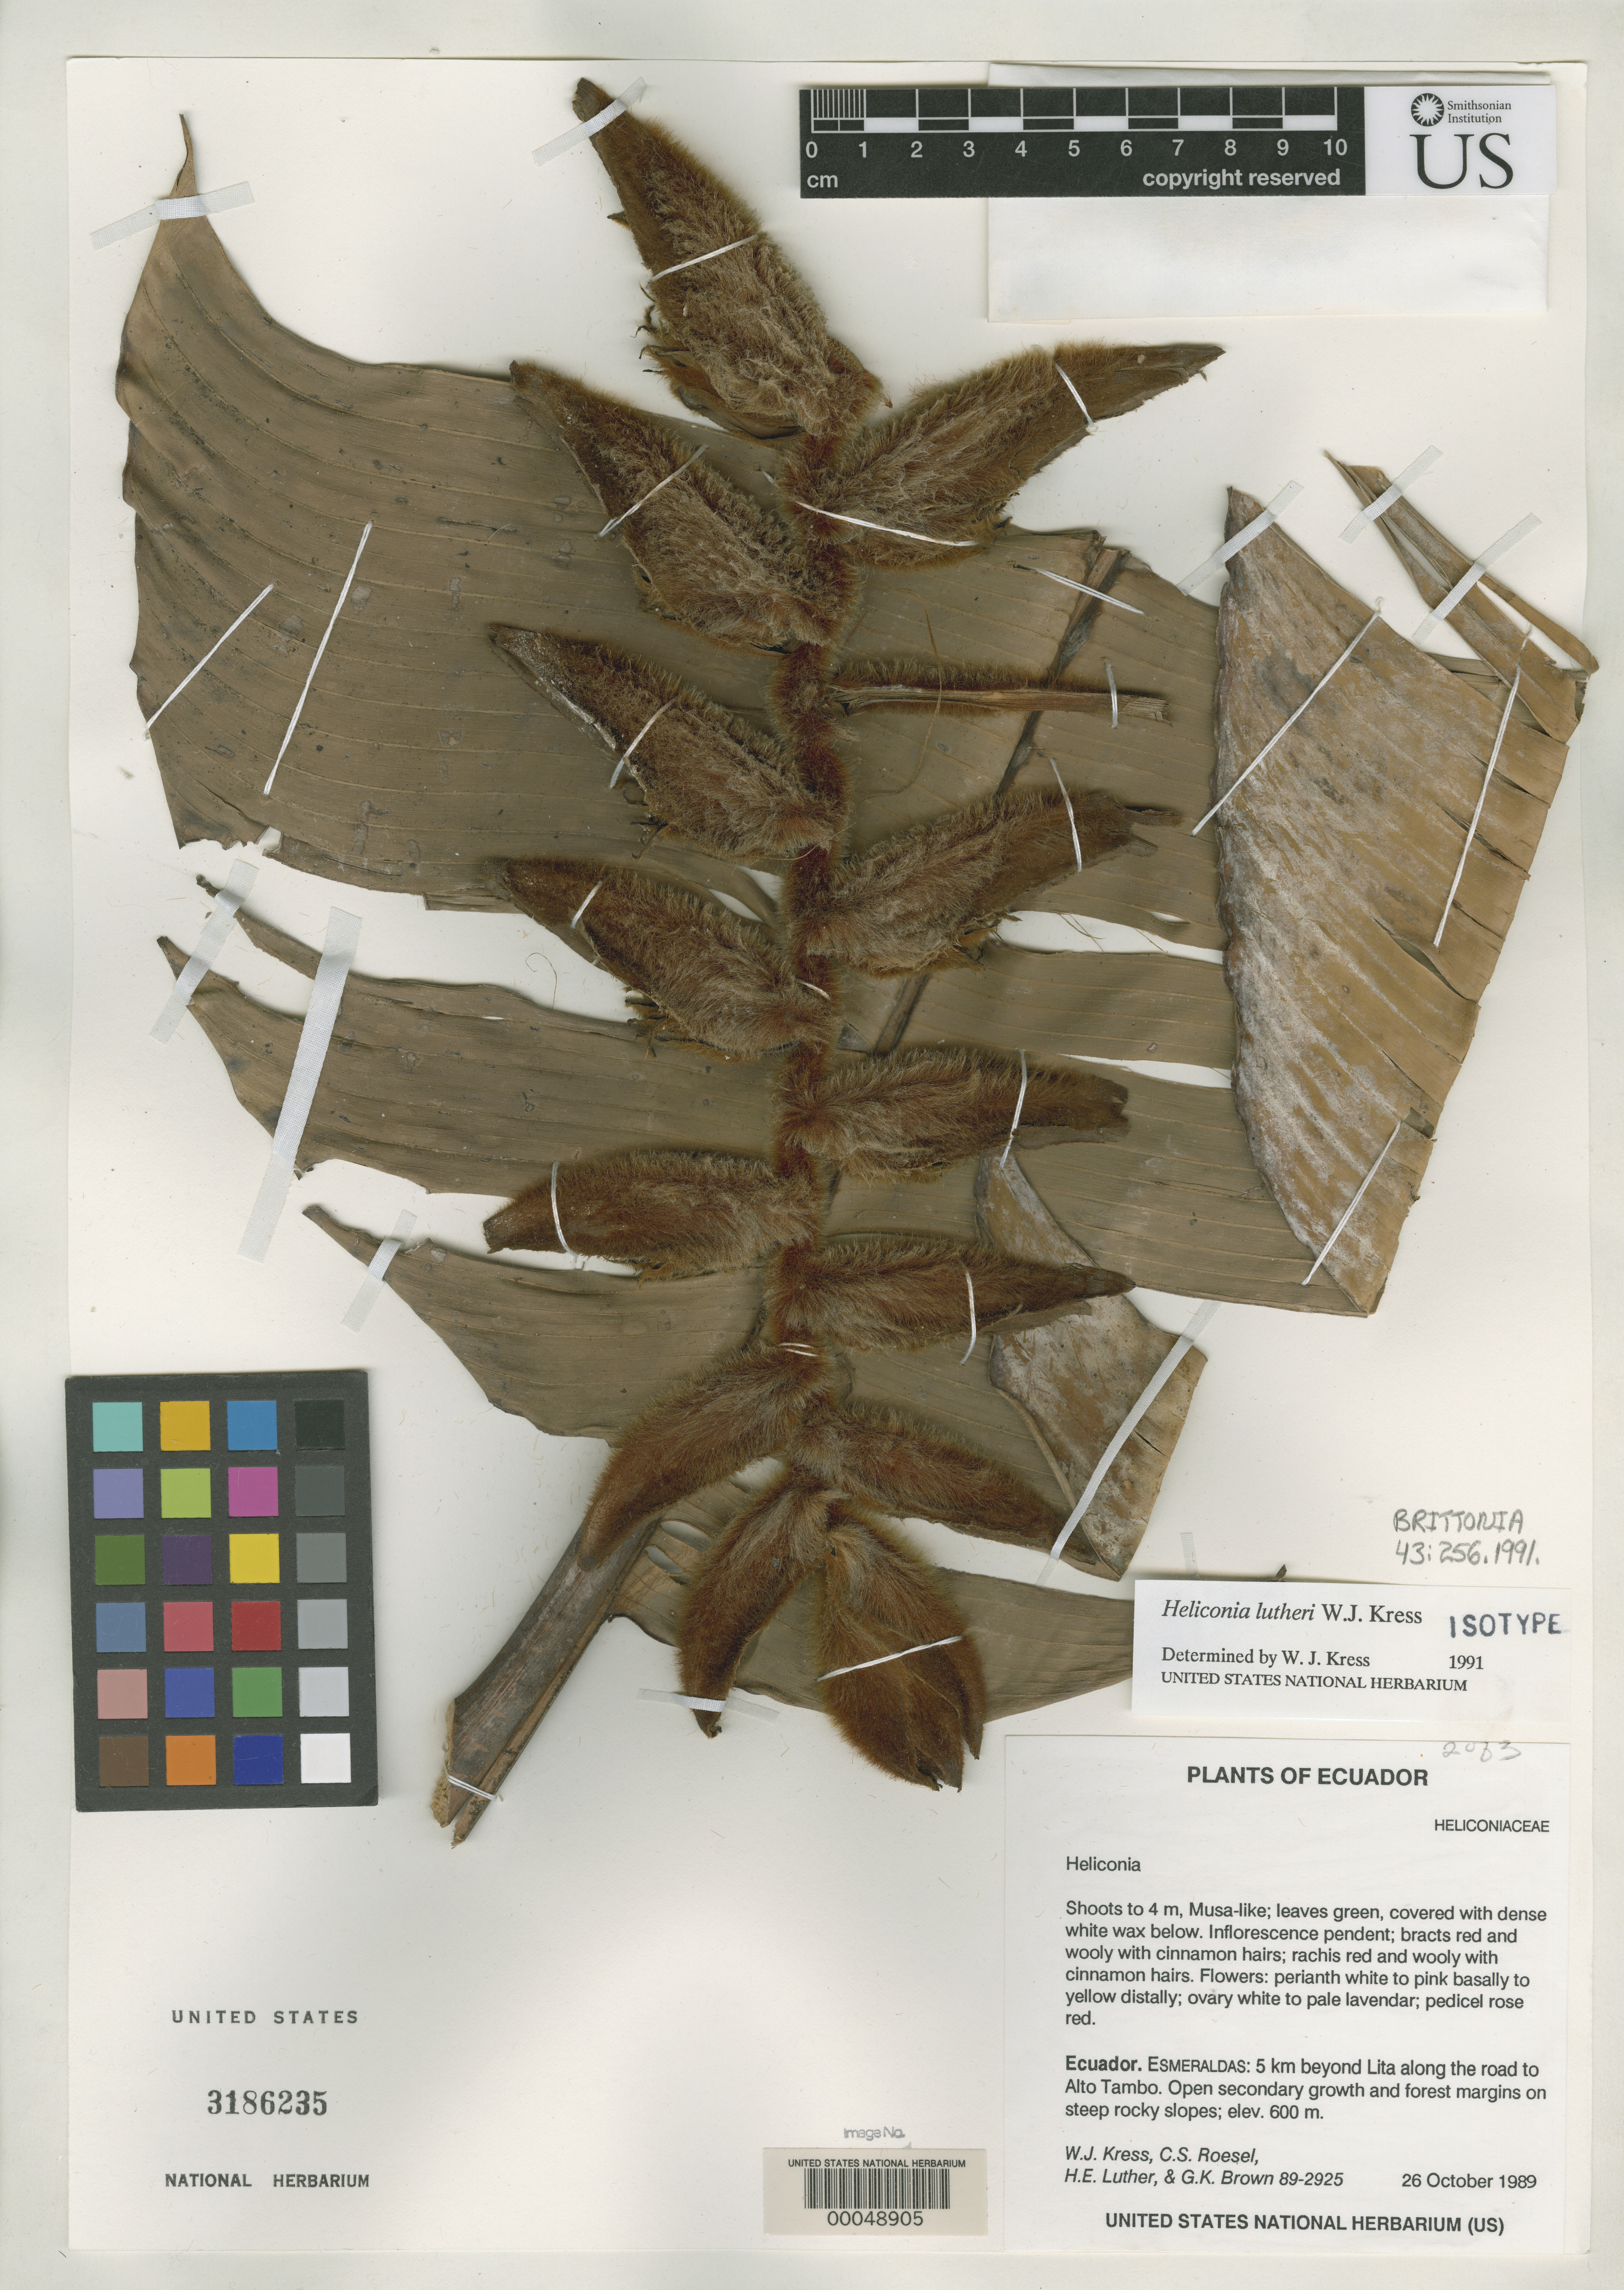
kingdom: Plantae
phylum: Tracheophyta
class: Liliopsida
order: Zingiberales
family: Heliconiaceae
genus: Heliconia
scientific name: Heliconia lutheri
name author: W.J. Kress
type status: Isotype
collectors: W. J. Kress, C. S. Roesel, Harry E. Luther & G. K. Brown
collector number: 89-2925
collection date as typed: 26 Oct 1989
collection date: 1989-10-26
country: Ecuador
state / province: Esmeraldas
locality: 5 km beyond Lita along road to Alto Tambo.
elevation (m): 600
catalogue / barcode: US 3186235